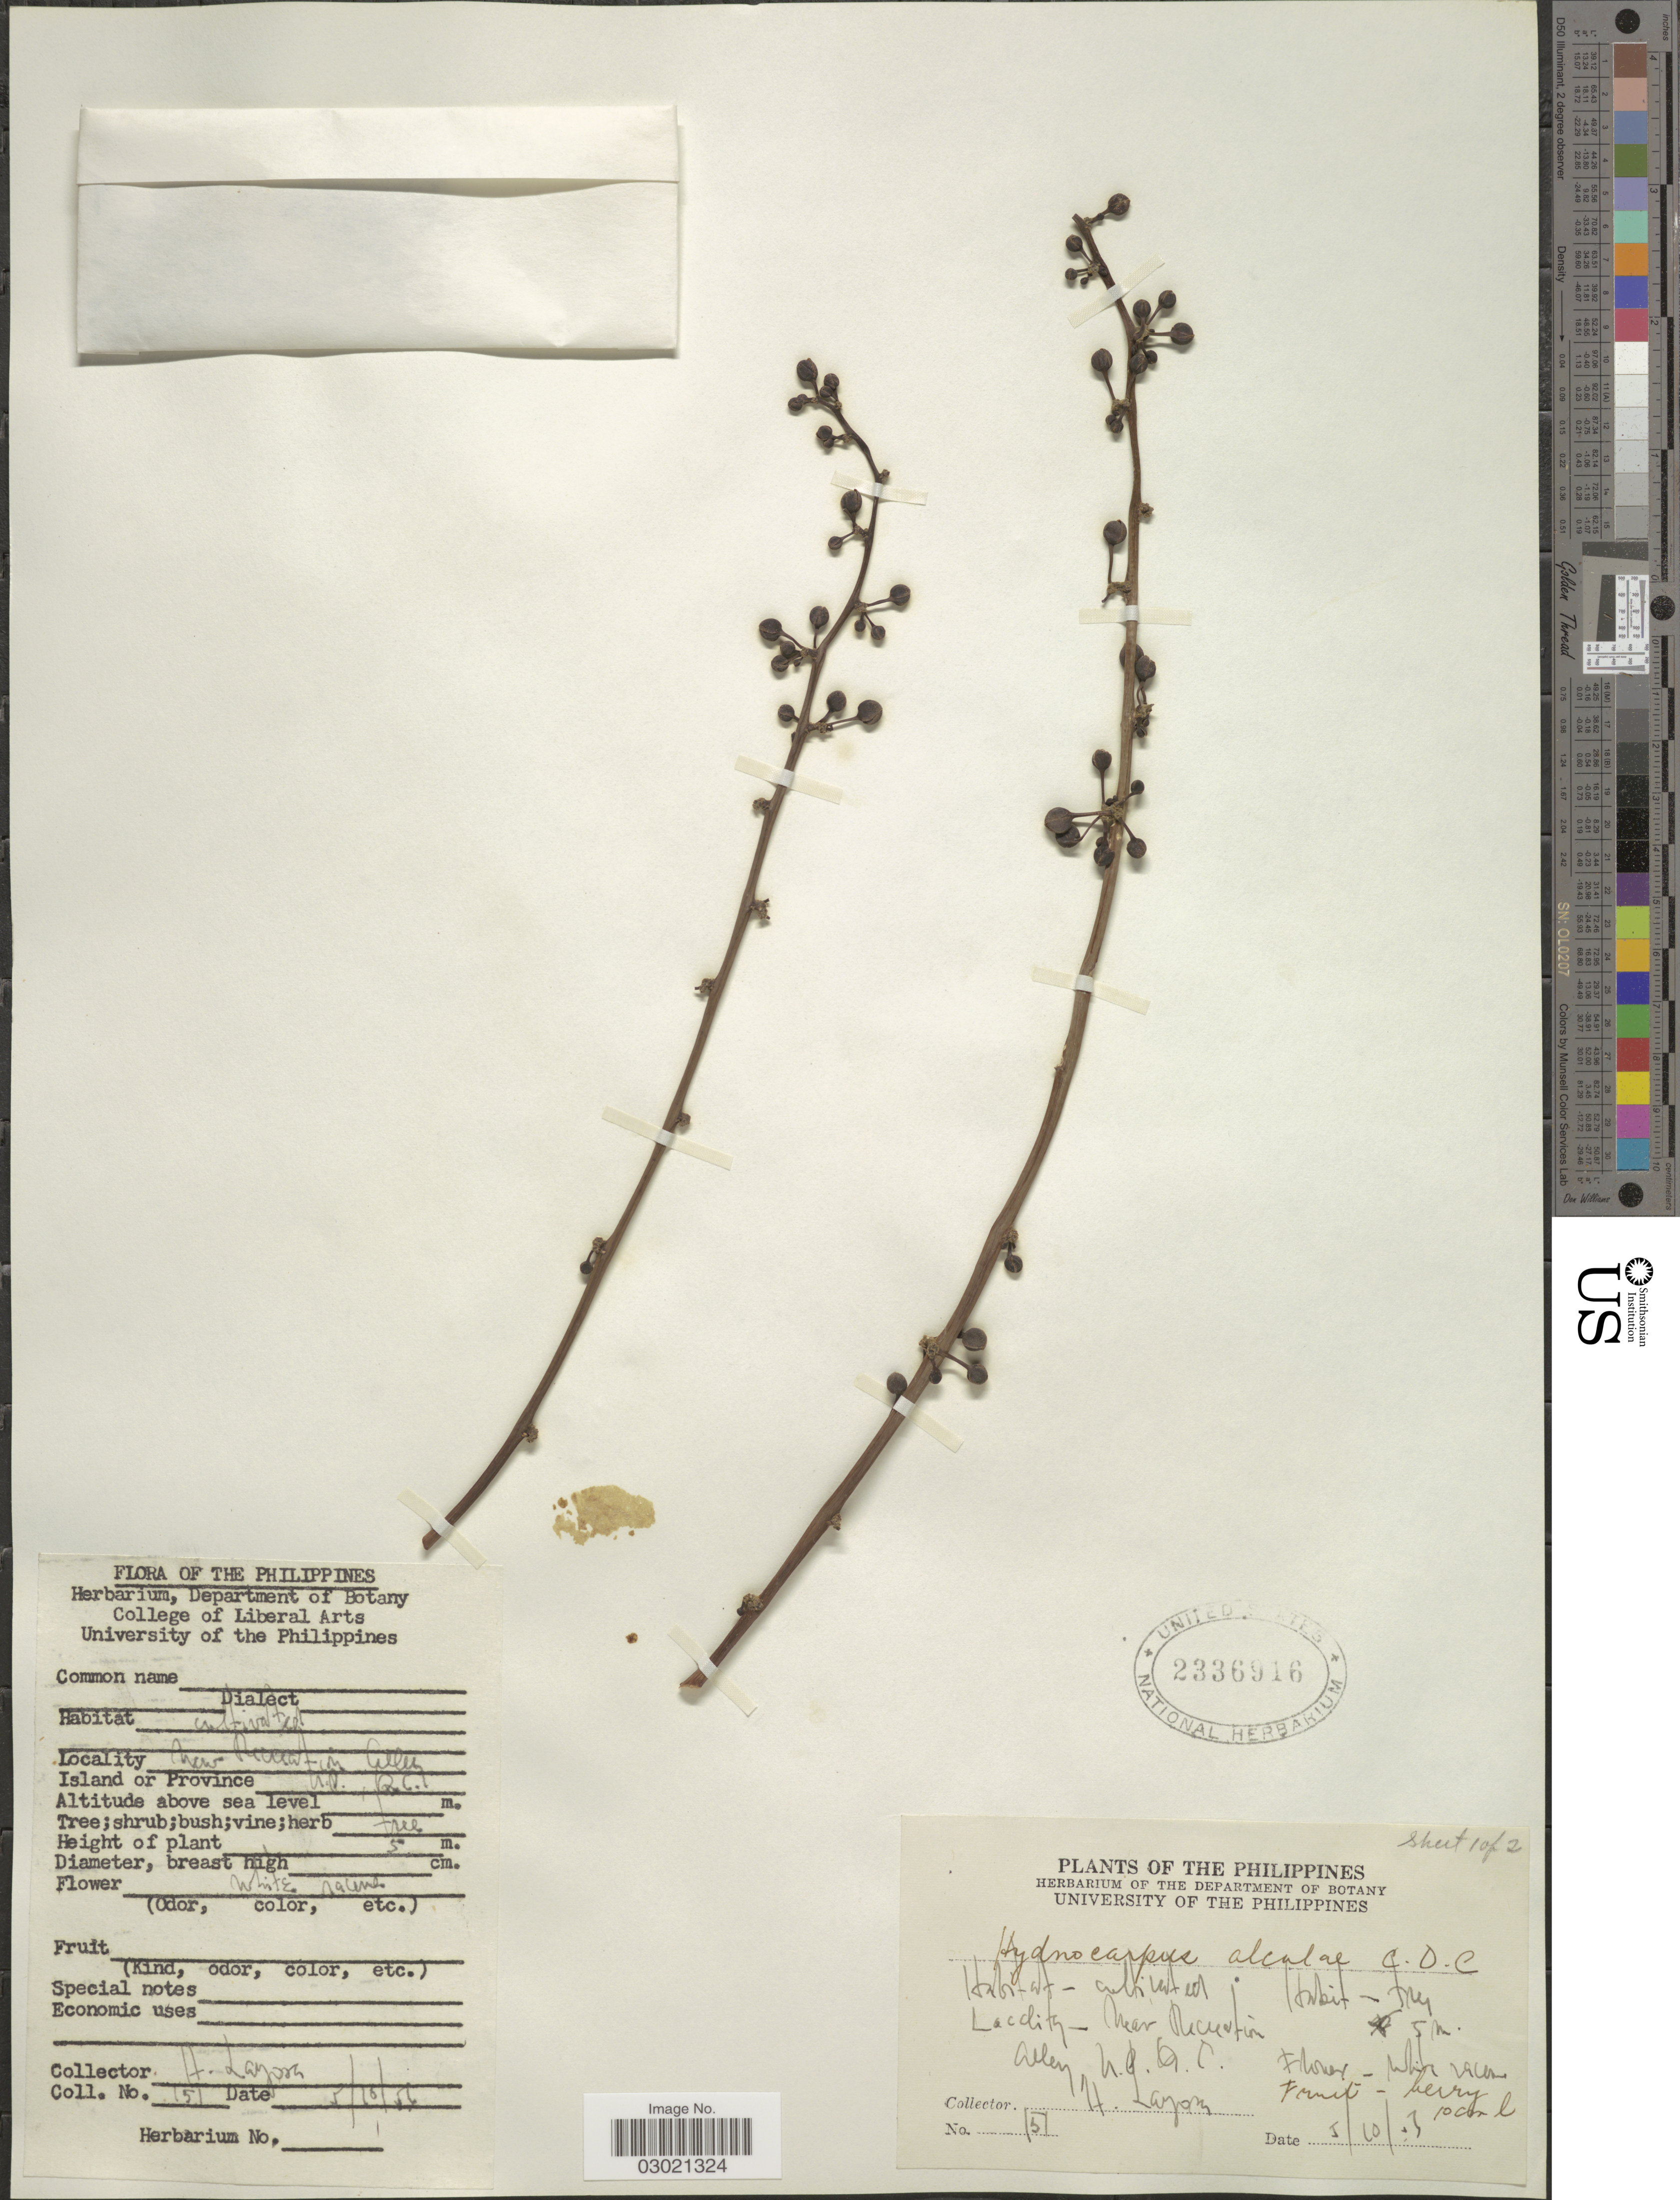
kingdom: Plantae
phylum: Tracheophyta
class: Magnoliopsida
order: Malpighiales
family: Achariaceae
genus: Hydnocarpus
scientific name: Hydnocarpus alcalae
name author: C. DC.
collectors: H. Layosa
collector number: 151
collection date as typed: Transcribed d/m/y: 5/10/56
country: Philippines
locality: Near Recreation Alley, N.G .N C.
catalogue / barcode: US 2336916